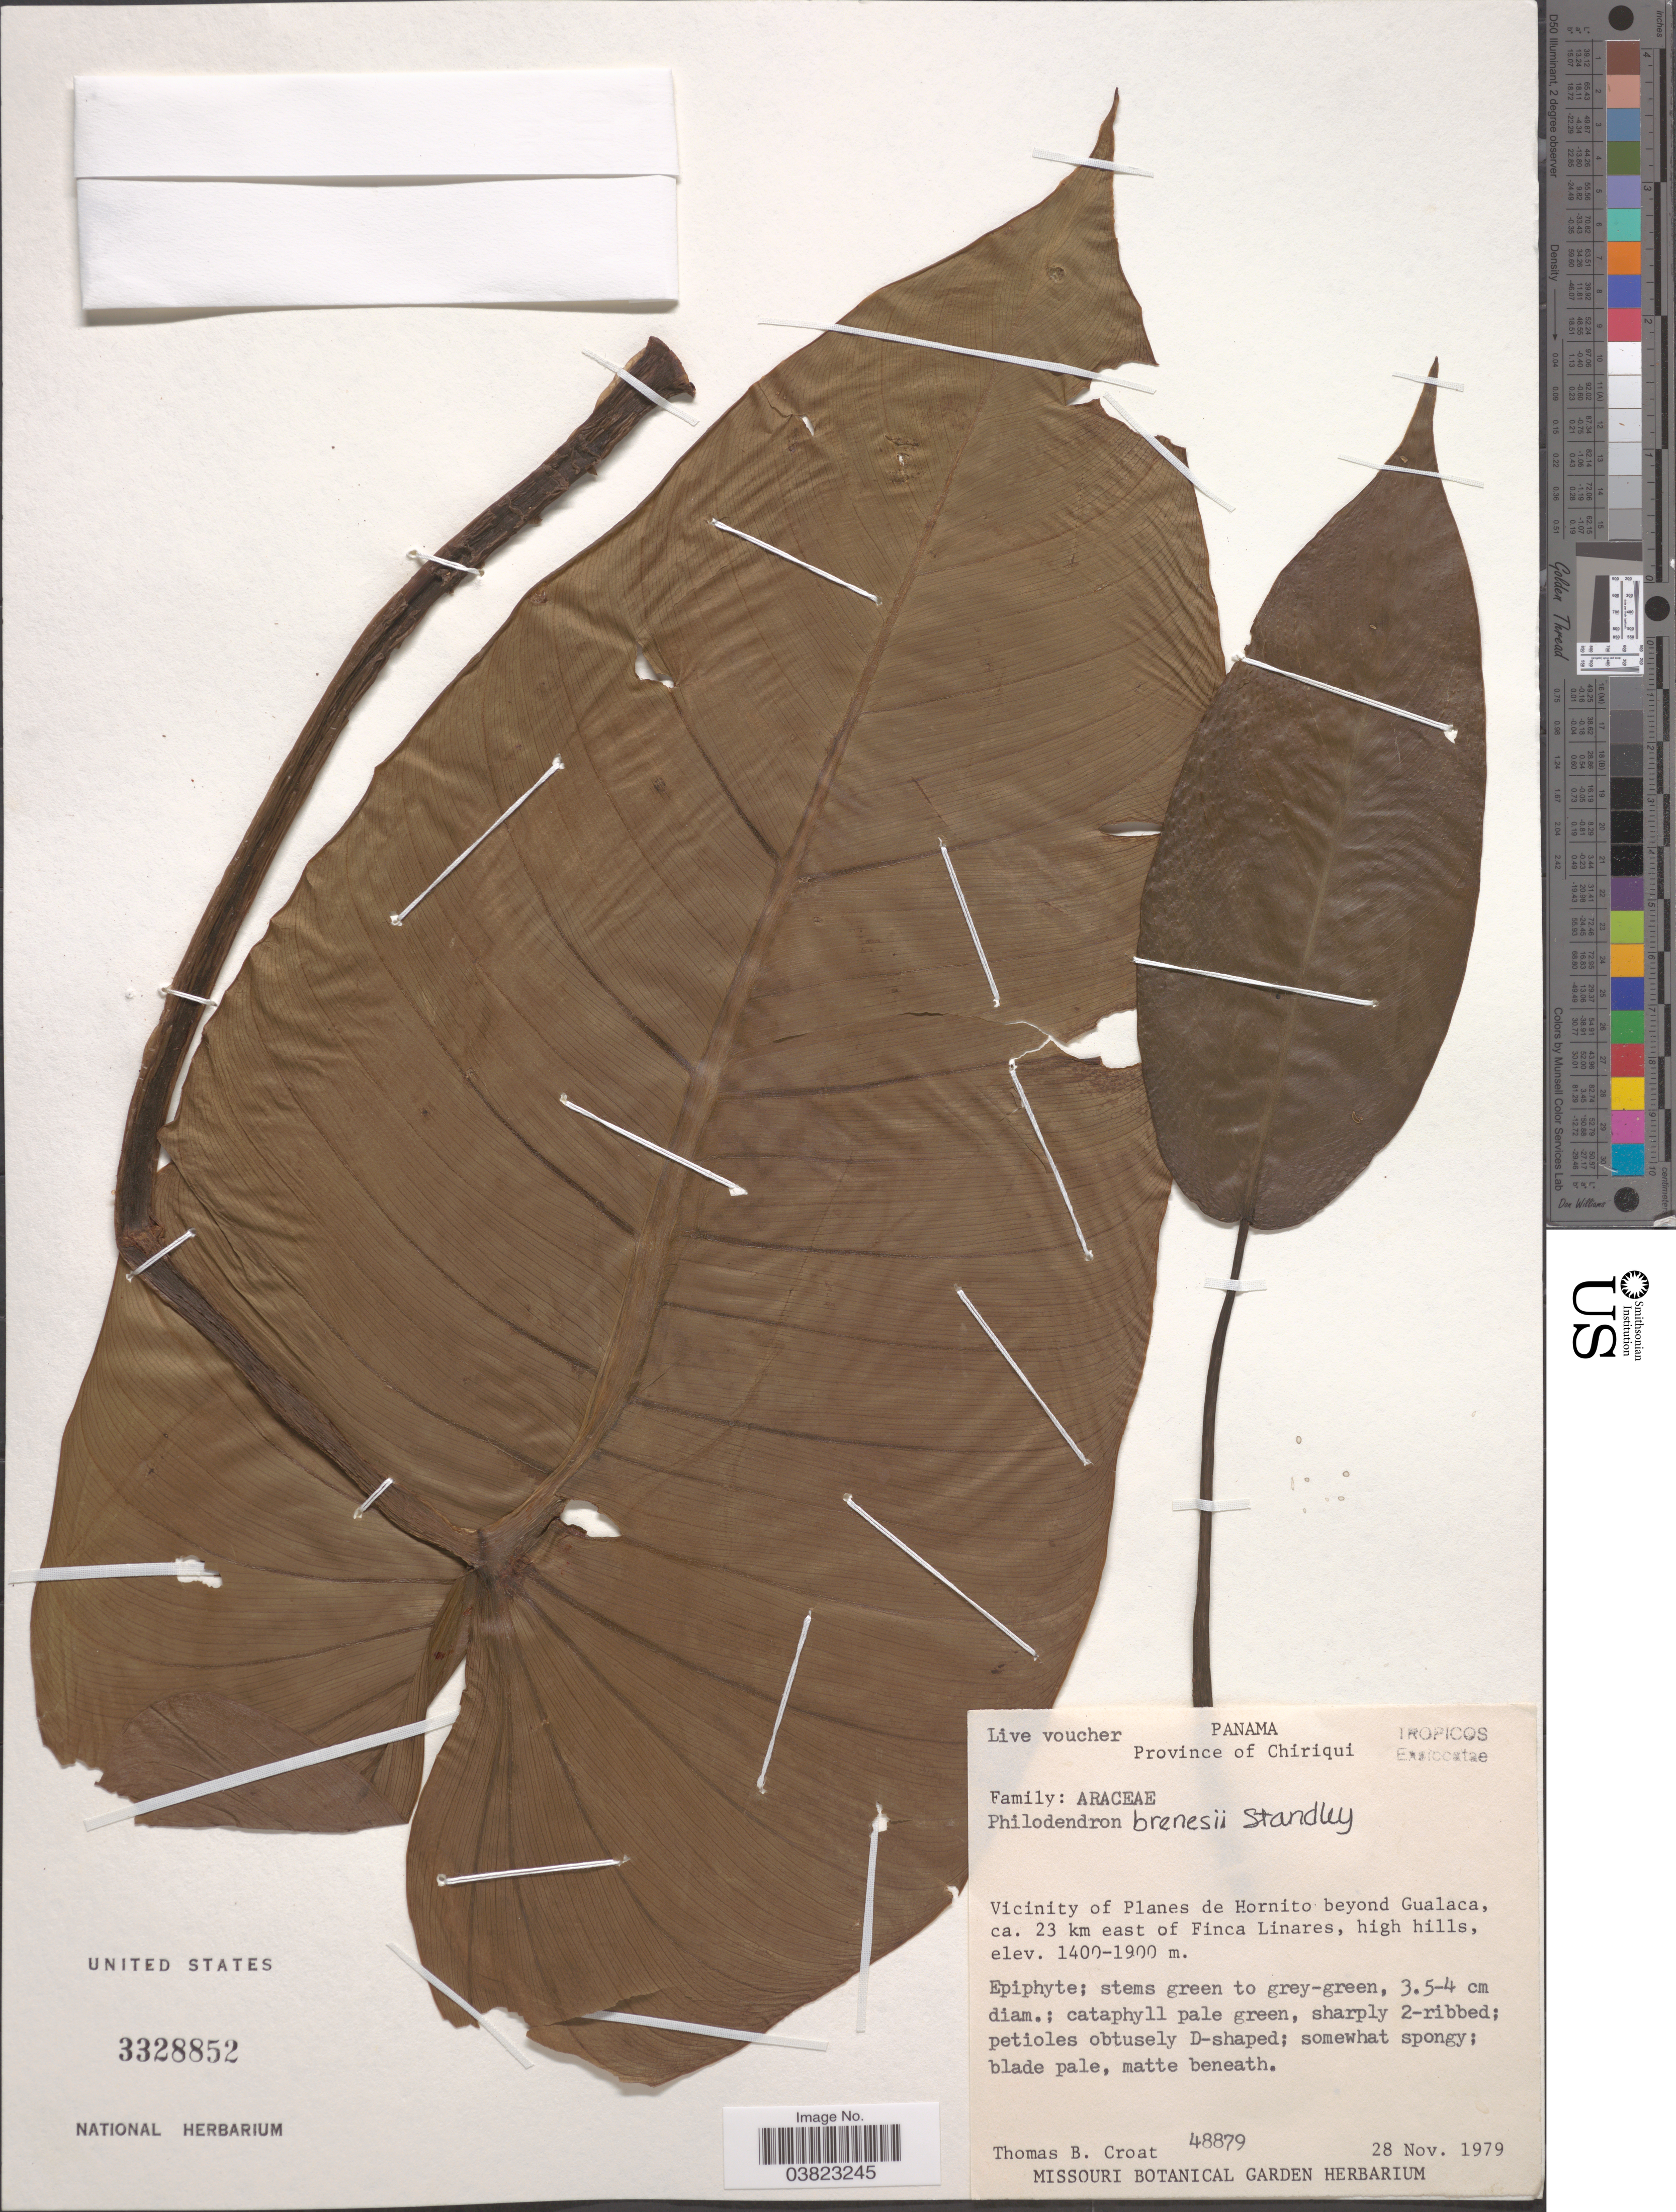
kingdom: Plantae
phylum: Tracheophyta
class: Liliopsida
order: Alismatales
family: Araceae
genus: Philodendron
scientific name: Philodendron brenesii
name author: Standl.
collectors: T. B. Croat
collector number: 48879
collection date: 1979-11-28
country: Panama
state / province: Chiriqui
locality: Vicinity of Planes de Hornito beyond Gualaca, ca. 23 km east of Finca Linares, high hills.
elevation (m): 1400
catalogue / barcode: US 3328852